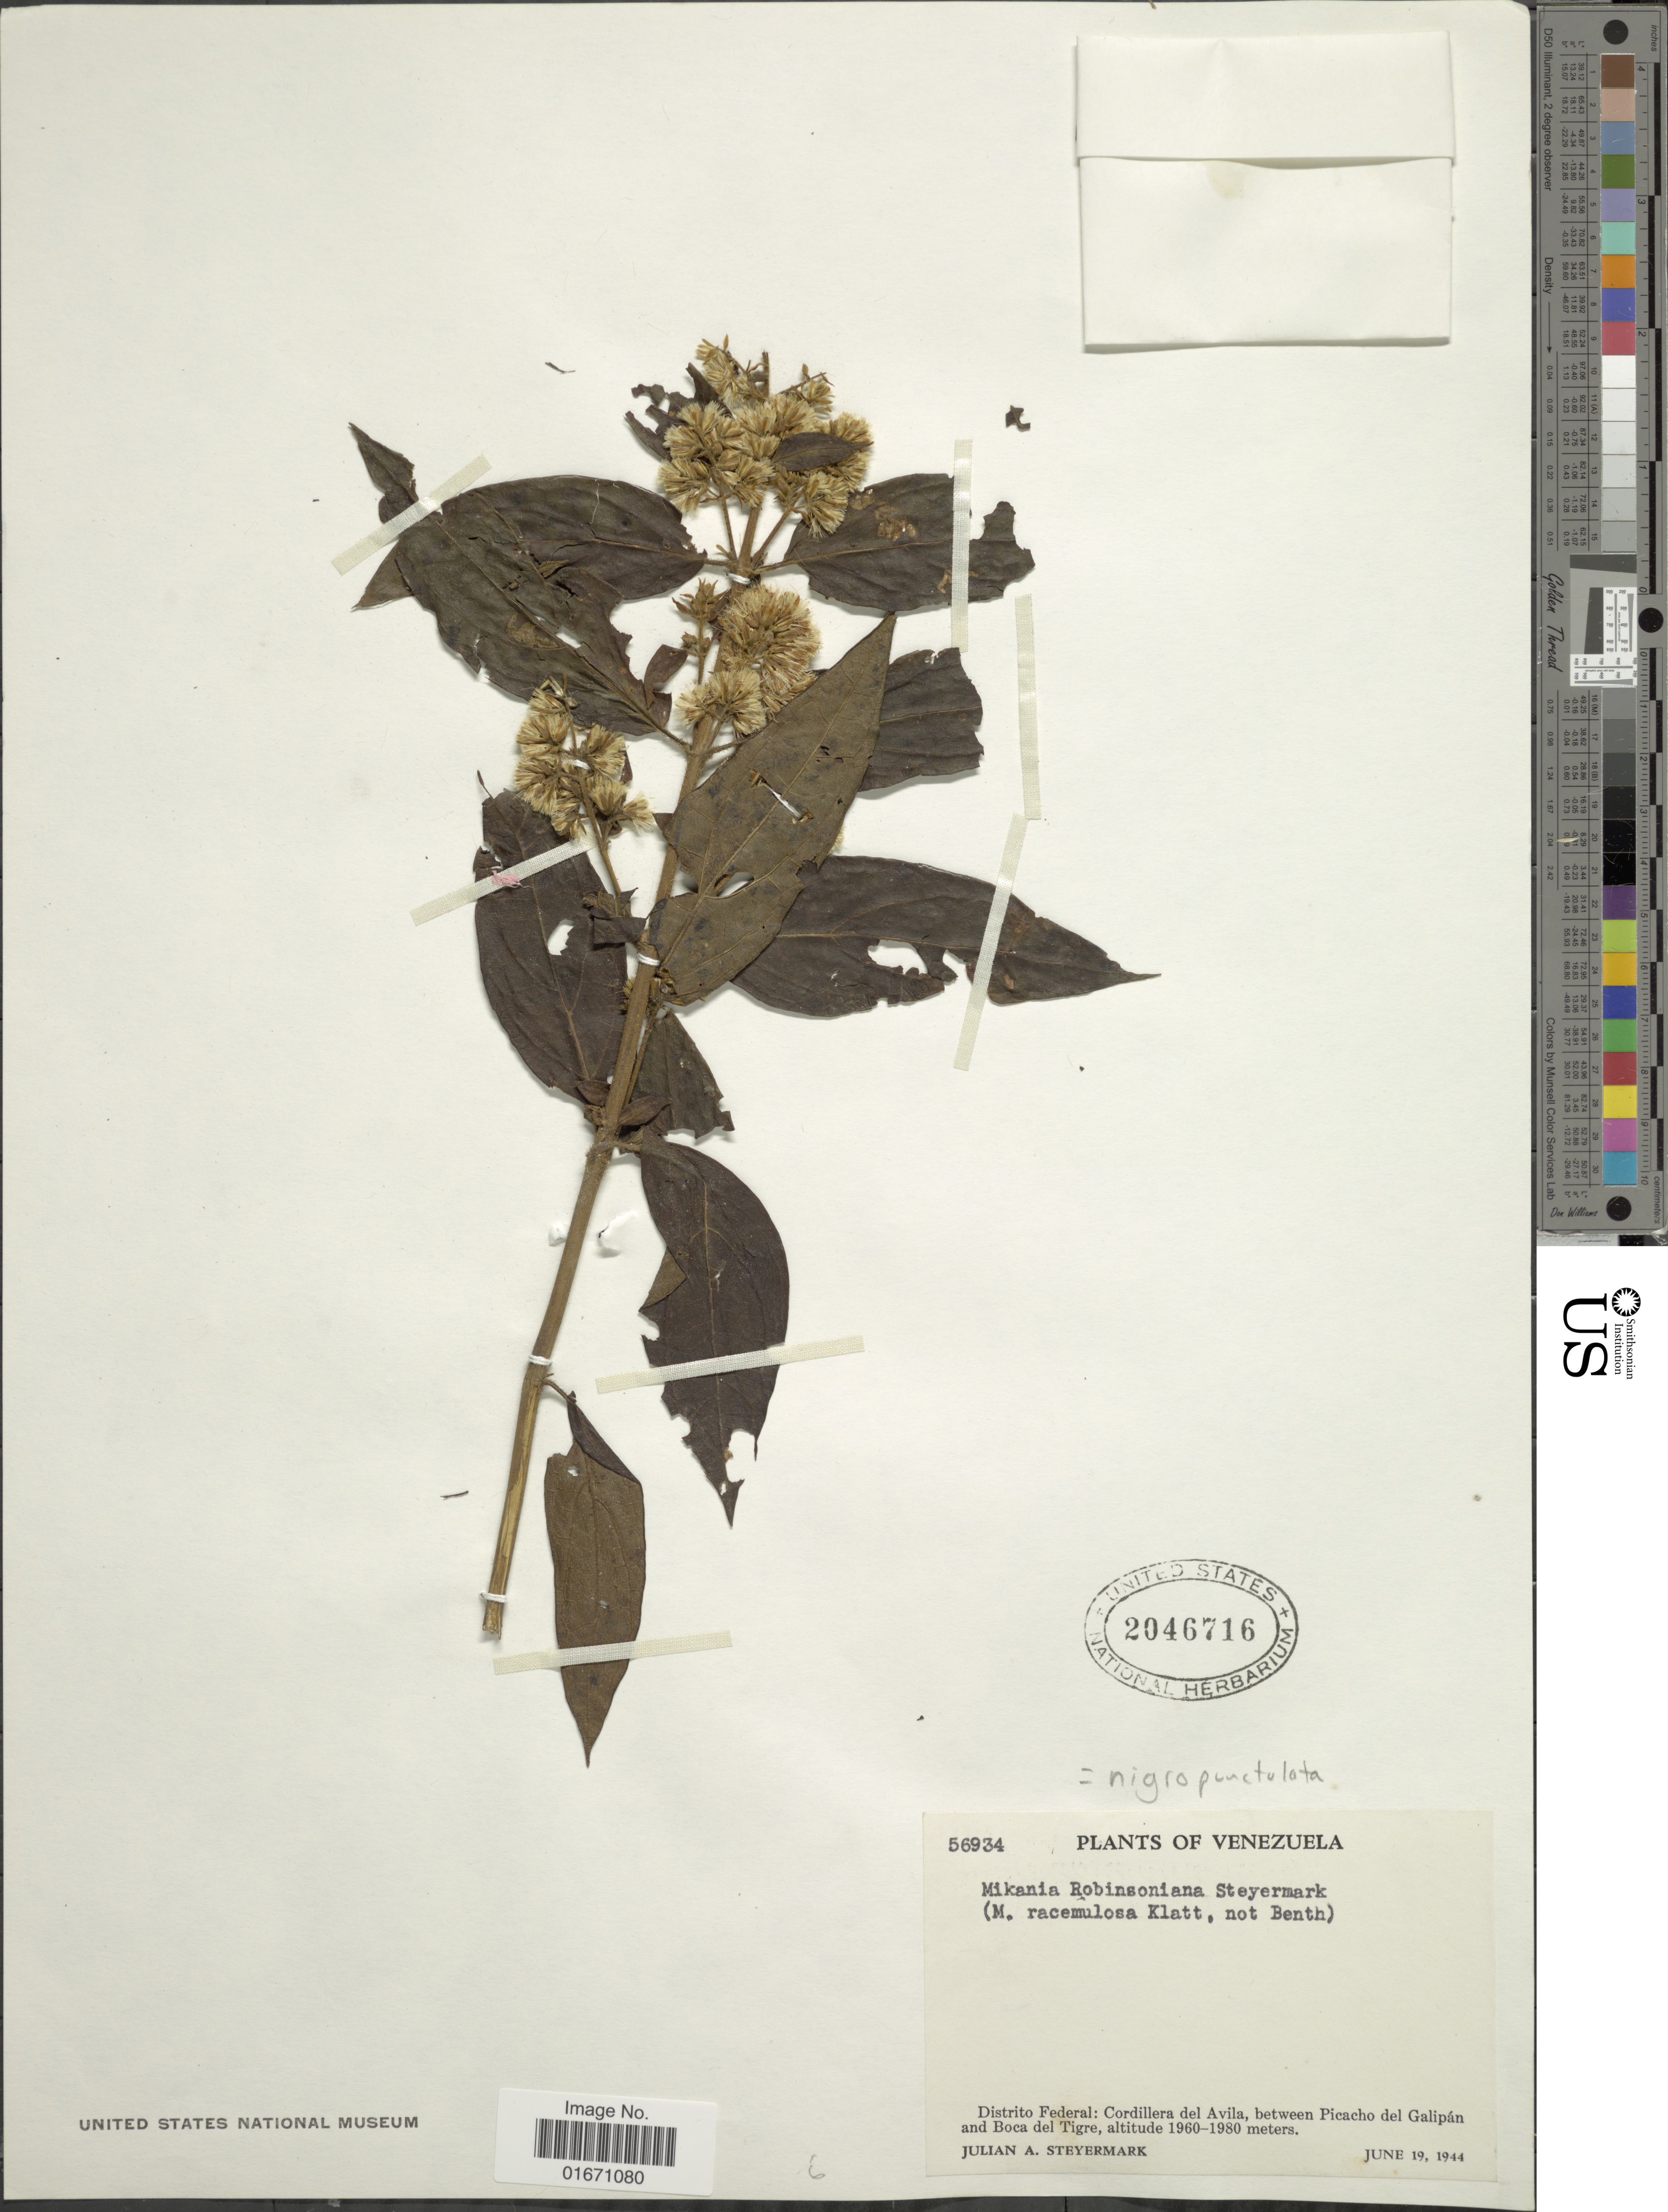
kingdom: Plantae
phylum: Tracheophyta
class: Magnoliopsida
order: Asterales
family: Asteraceae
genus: Mikania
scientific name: Mikania nigropunctulata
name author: Hieron.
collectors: J. Steyermark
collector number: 56934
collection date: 1944-06-19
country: Venezuela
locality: Distrito Federal, Cordillera del Avila, between Picacho del Galipan and Boca del Tigre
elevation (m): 1960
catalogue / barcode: US 2046716